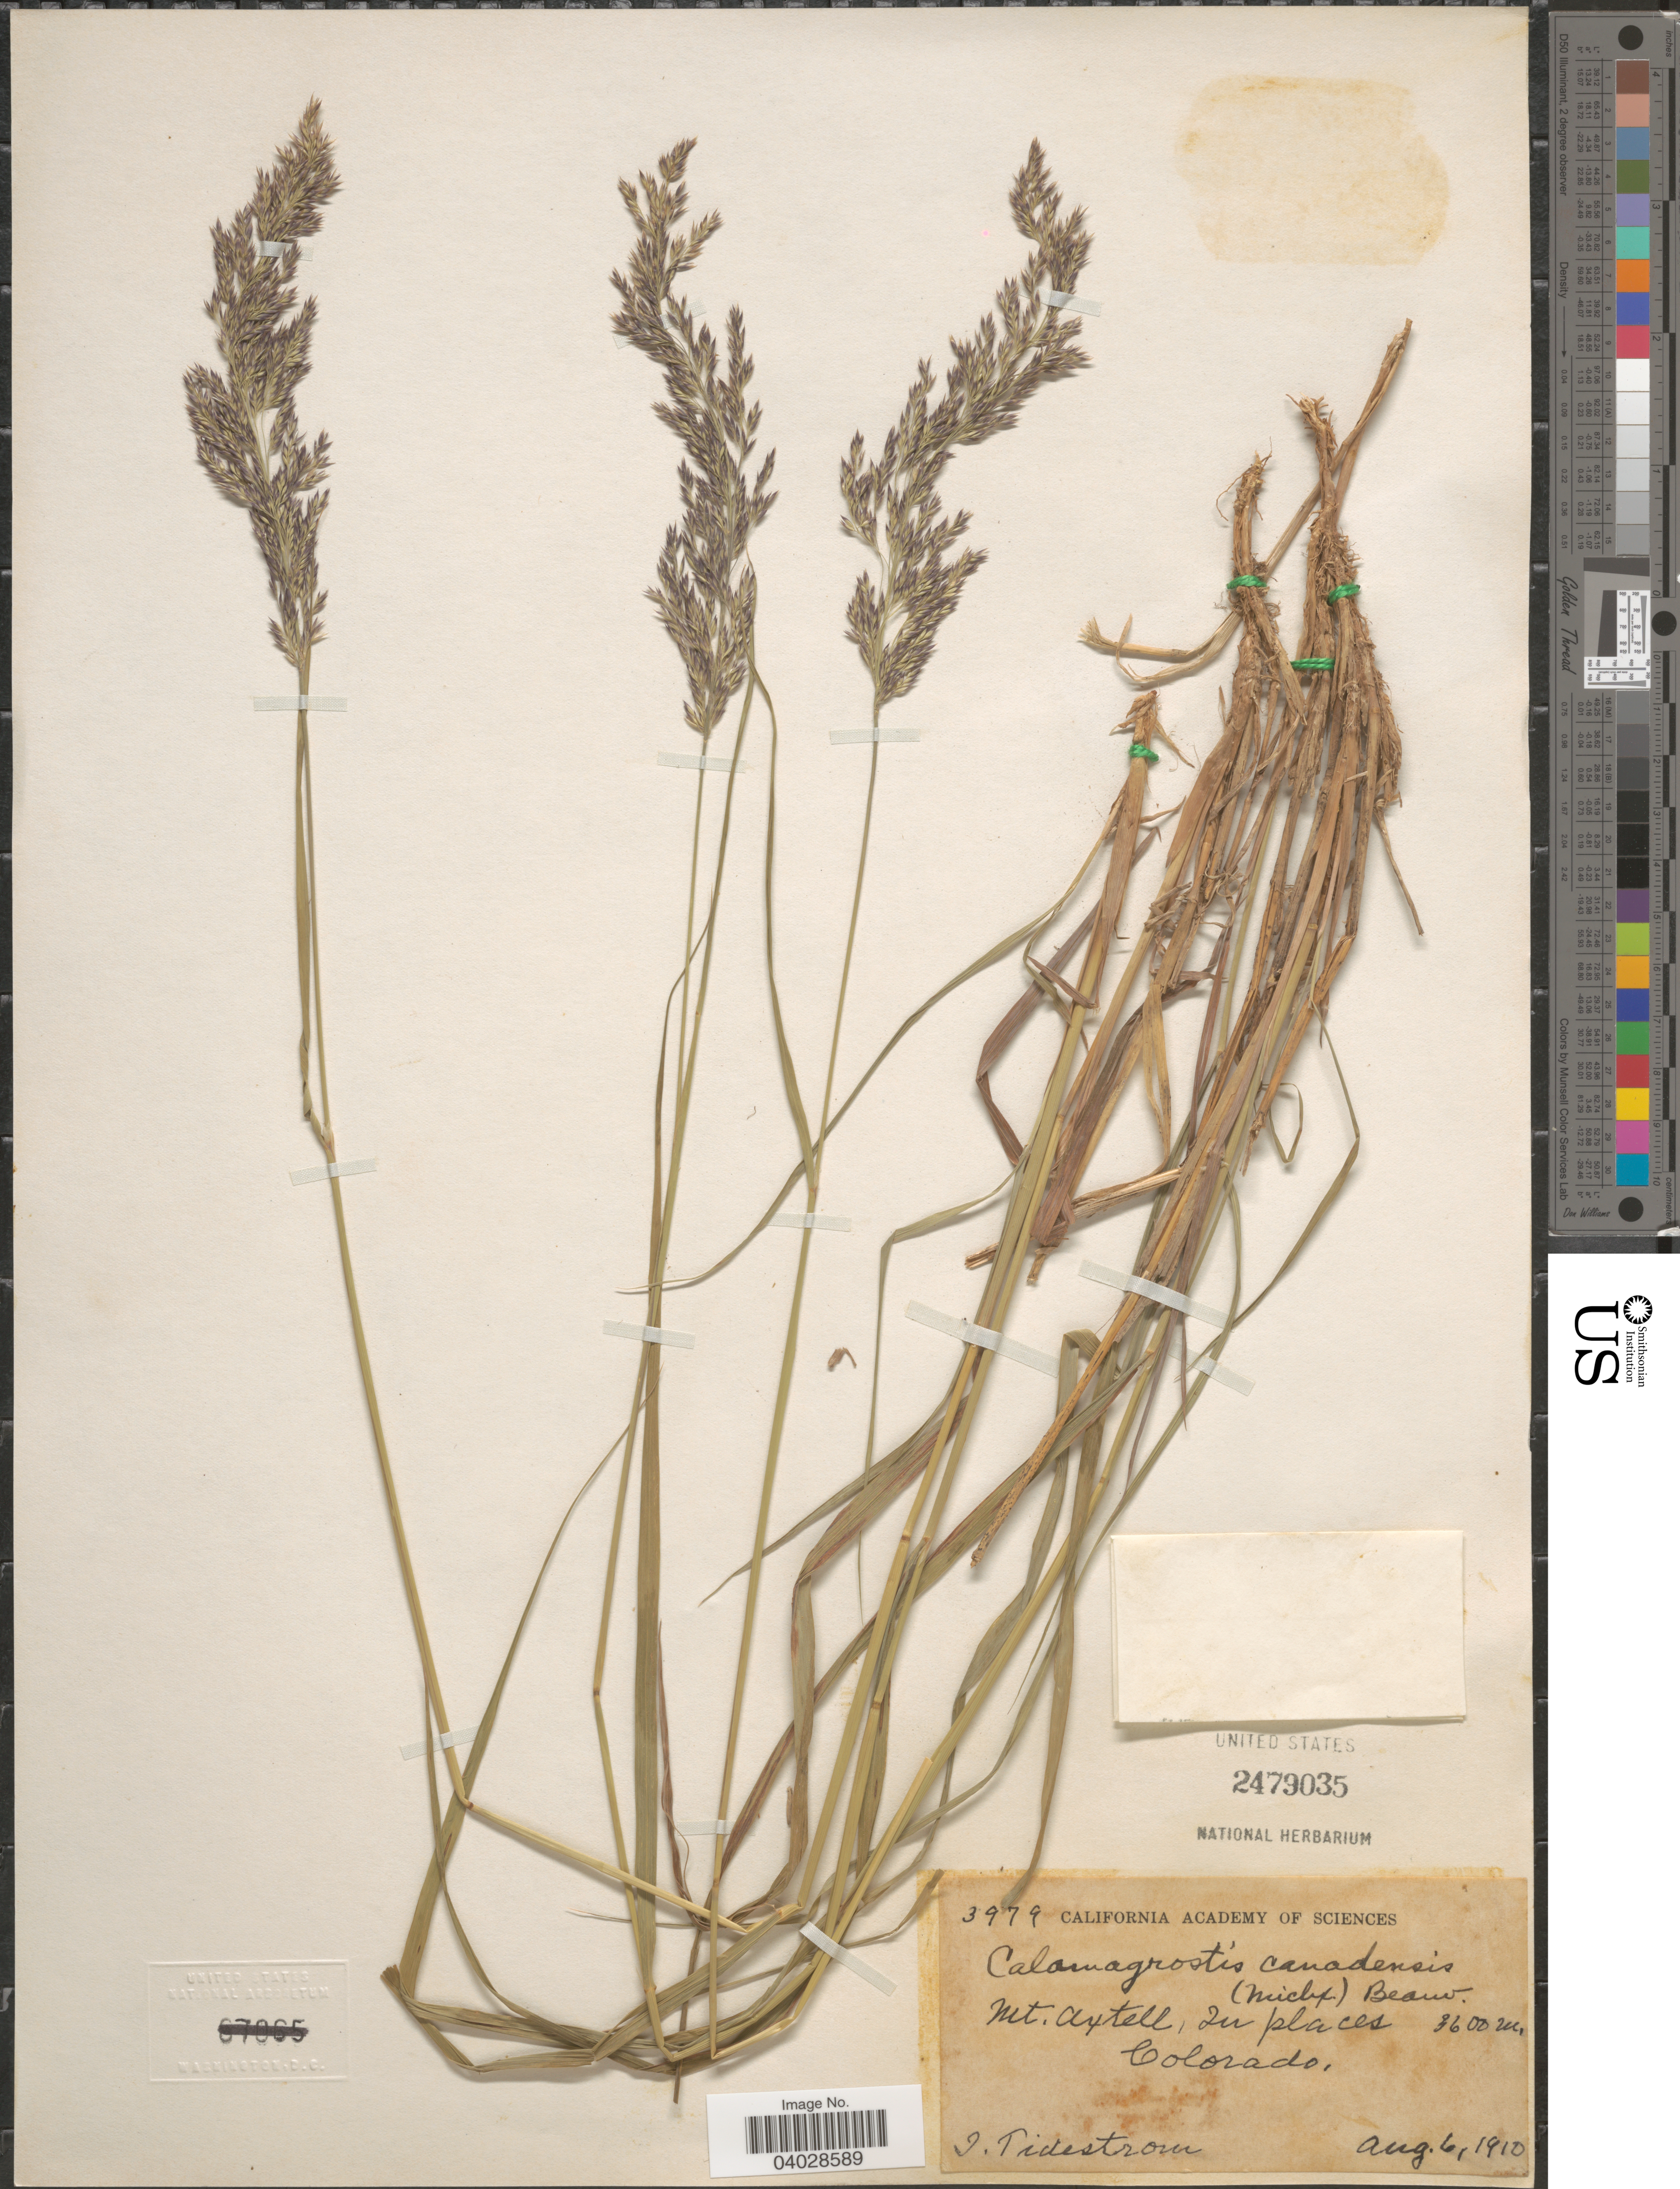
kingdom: Plantae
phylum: Tracheophyta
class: Liliopsida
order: Poales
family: Poaceae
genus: Calamagrostis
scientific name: Calamagrostis canadensis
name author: (Michx.) P. Beauv.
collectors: I. F. Tidestrom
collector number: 3979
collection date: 1910-08-06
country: United States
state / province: Colorado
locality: Mt. Axtell, du places.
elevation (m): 3600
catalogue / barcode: US 2479035